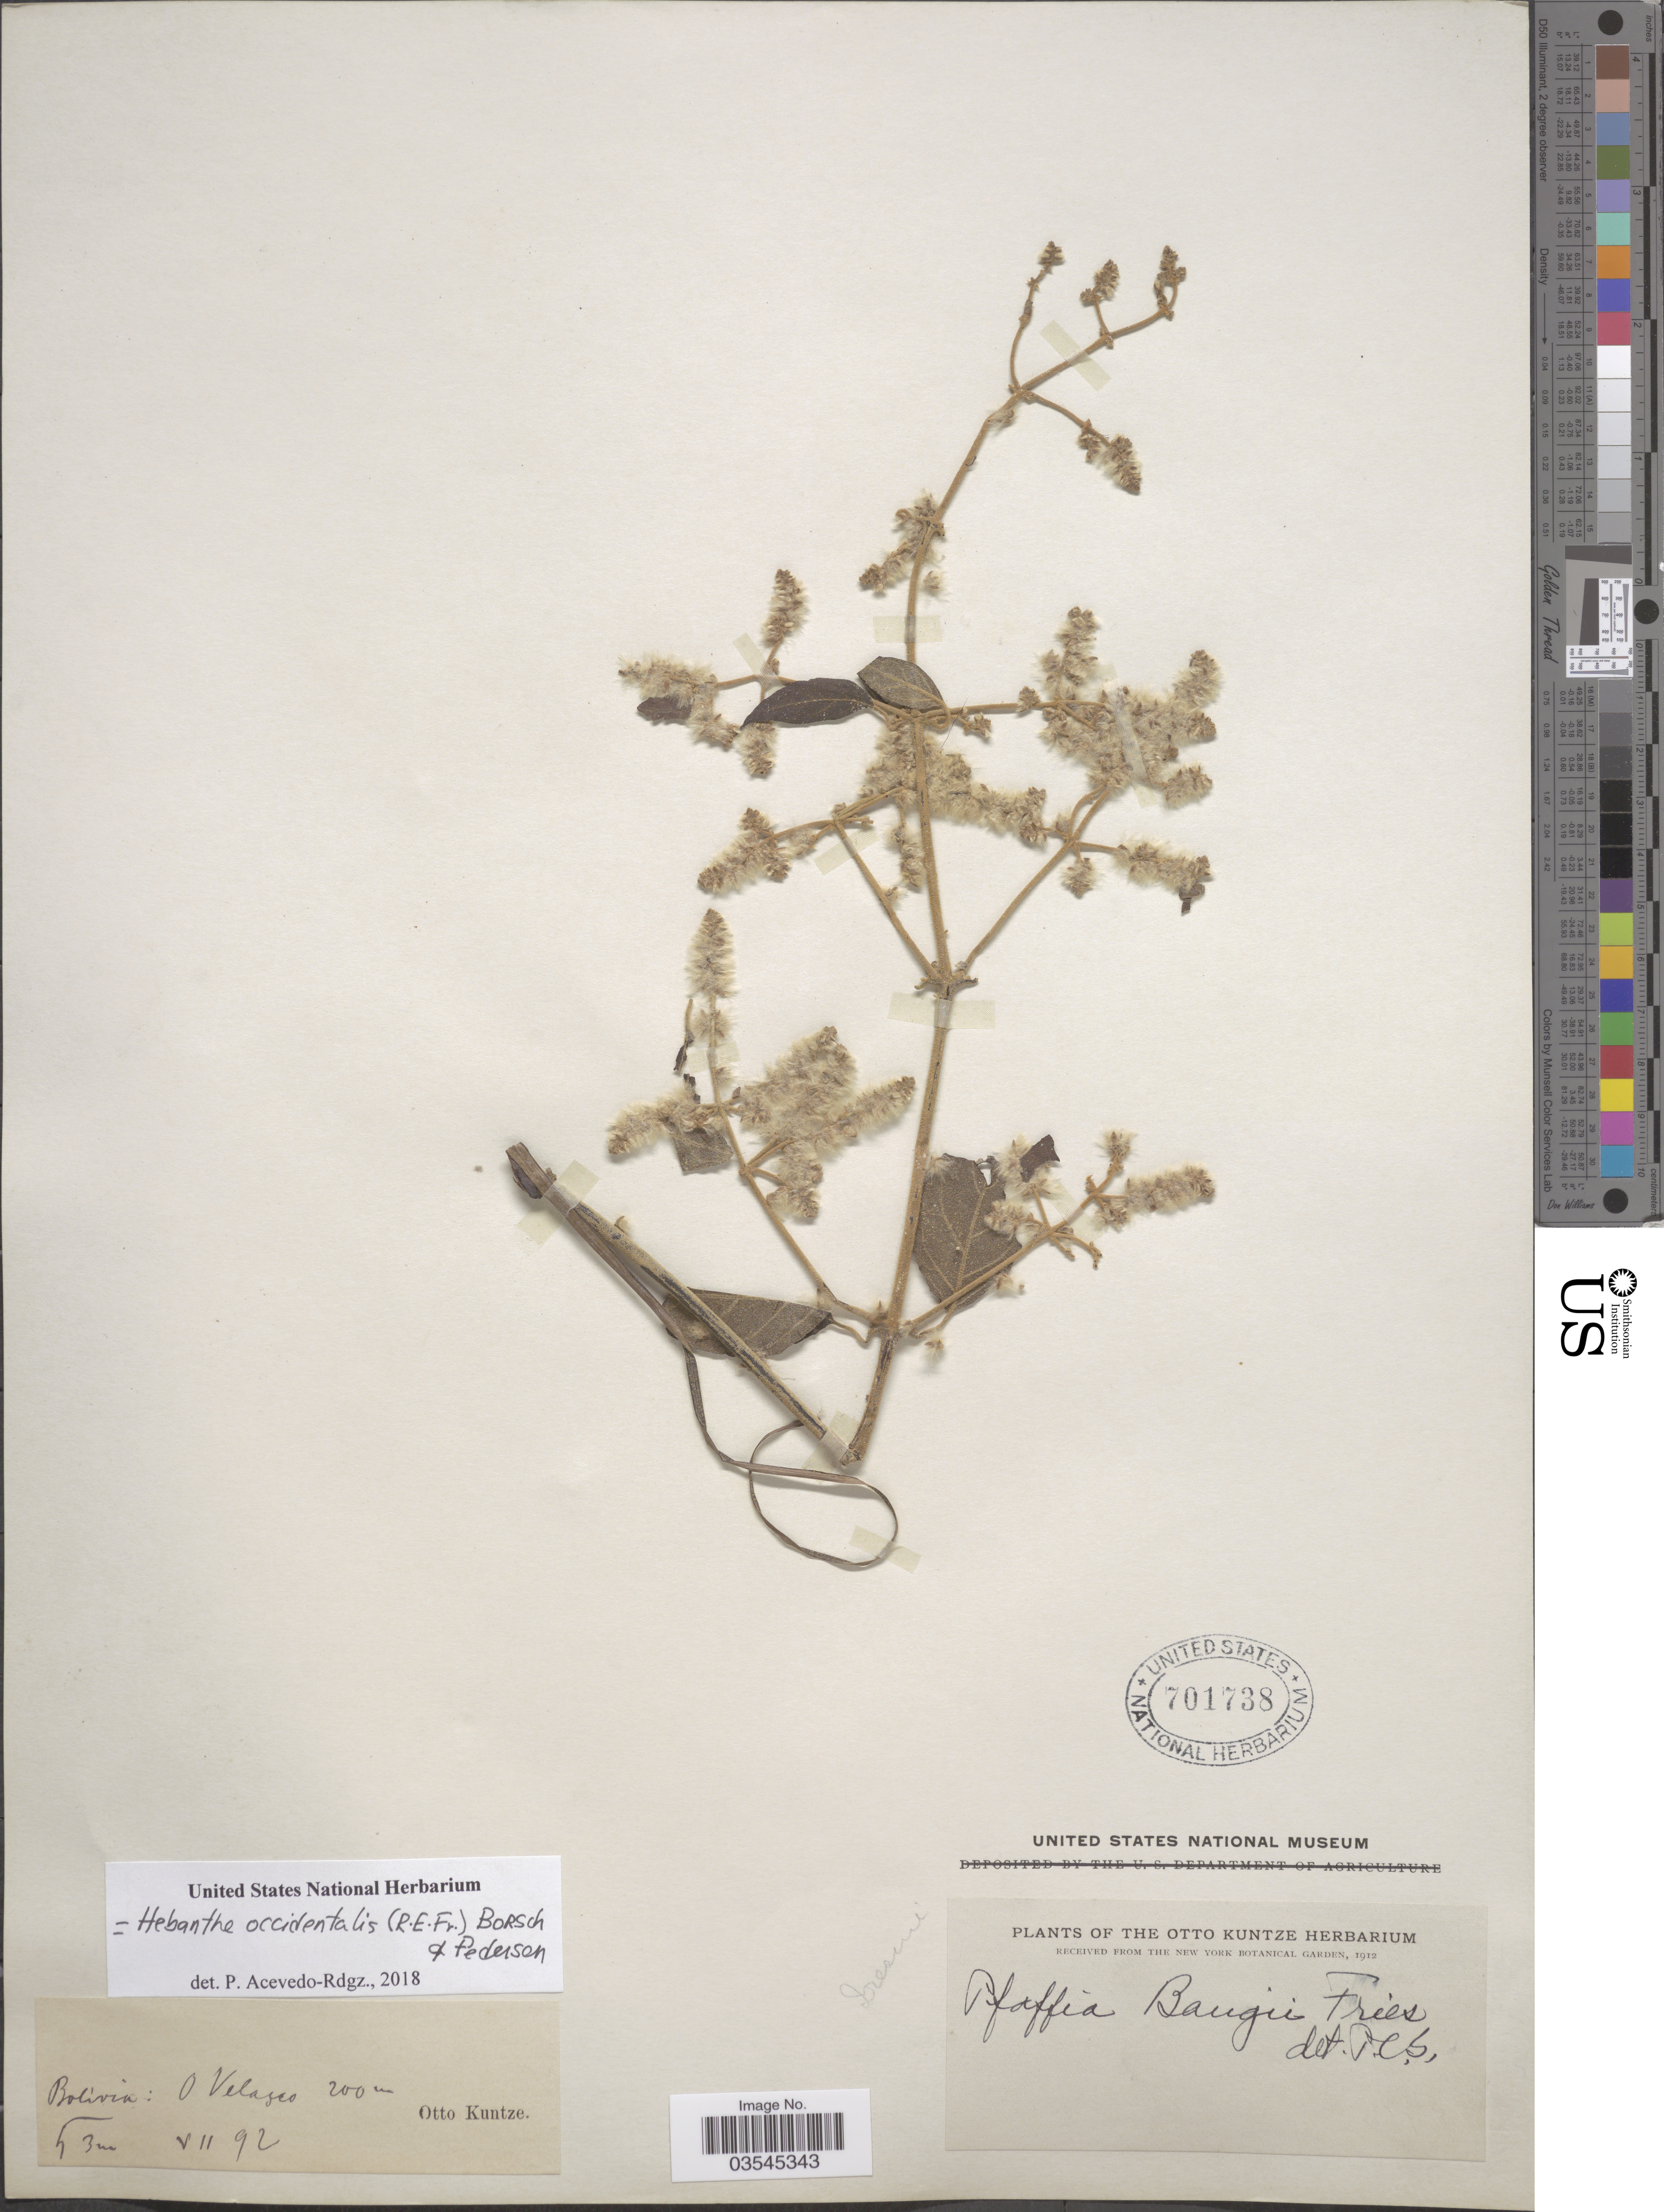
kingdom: Plantae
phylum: Tracheophyta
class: Magnoliopsida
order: Caryophyllales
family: Amaranthaceae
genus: Pfaffia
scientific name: Pfaffia occidentalis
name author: R.E. Fr.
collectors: C.E.O. Kuntze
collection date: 1892-07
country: Bolivia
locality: O Velasco.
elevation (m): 200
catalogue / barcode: US 701738